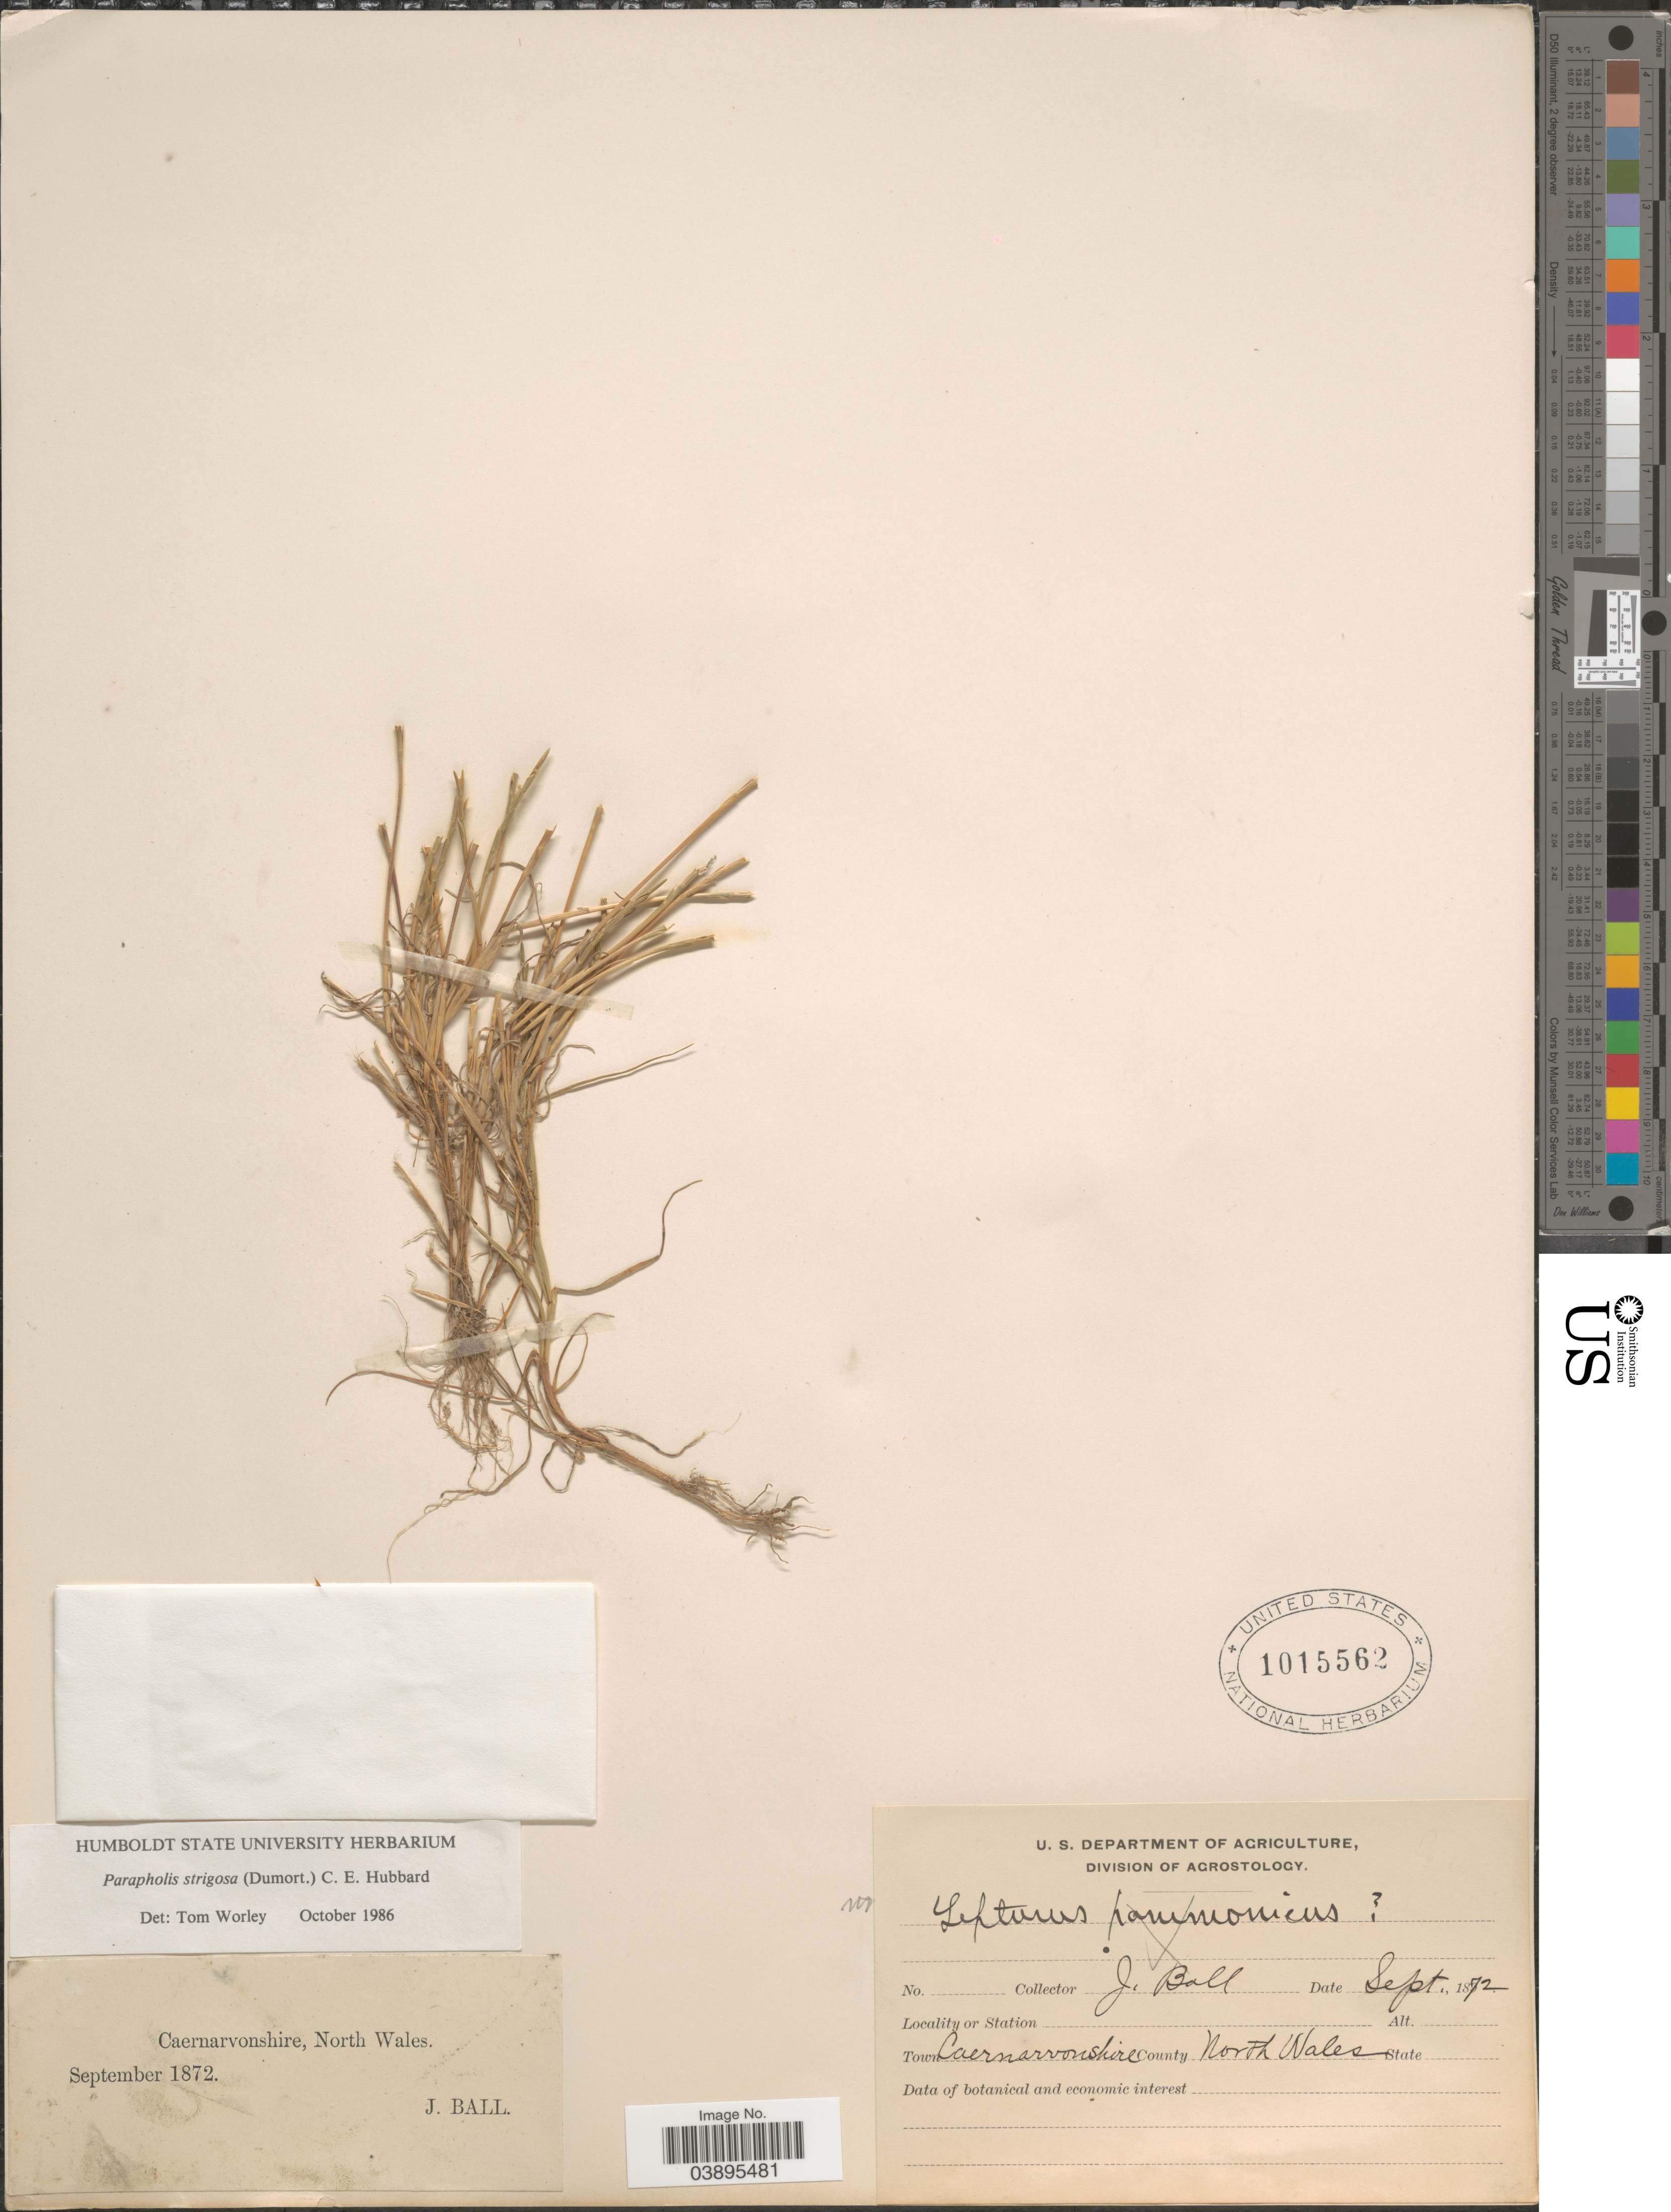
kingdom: Plantae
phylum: Tracheophyta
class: Liliopsida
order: Poales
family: Poaceae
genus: Parapholis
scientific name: Parapholis strigosa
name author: (Dumort.) C.E. Hubb.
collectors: J. Ball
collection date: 1872-09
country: United Kingdom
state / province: Wales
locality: Town Caernarvonshire, County North Wales.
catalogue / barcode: US 1015562